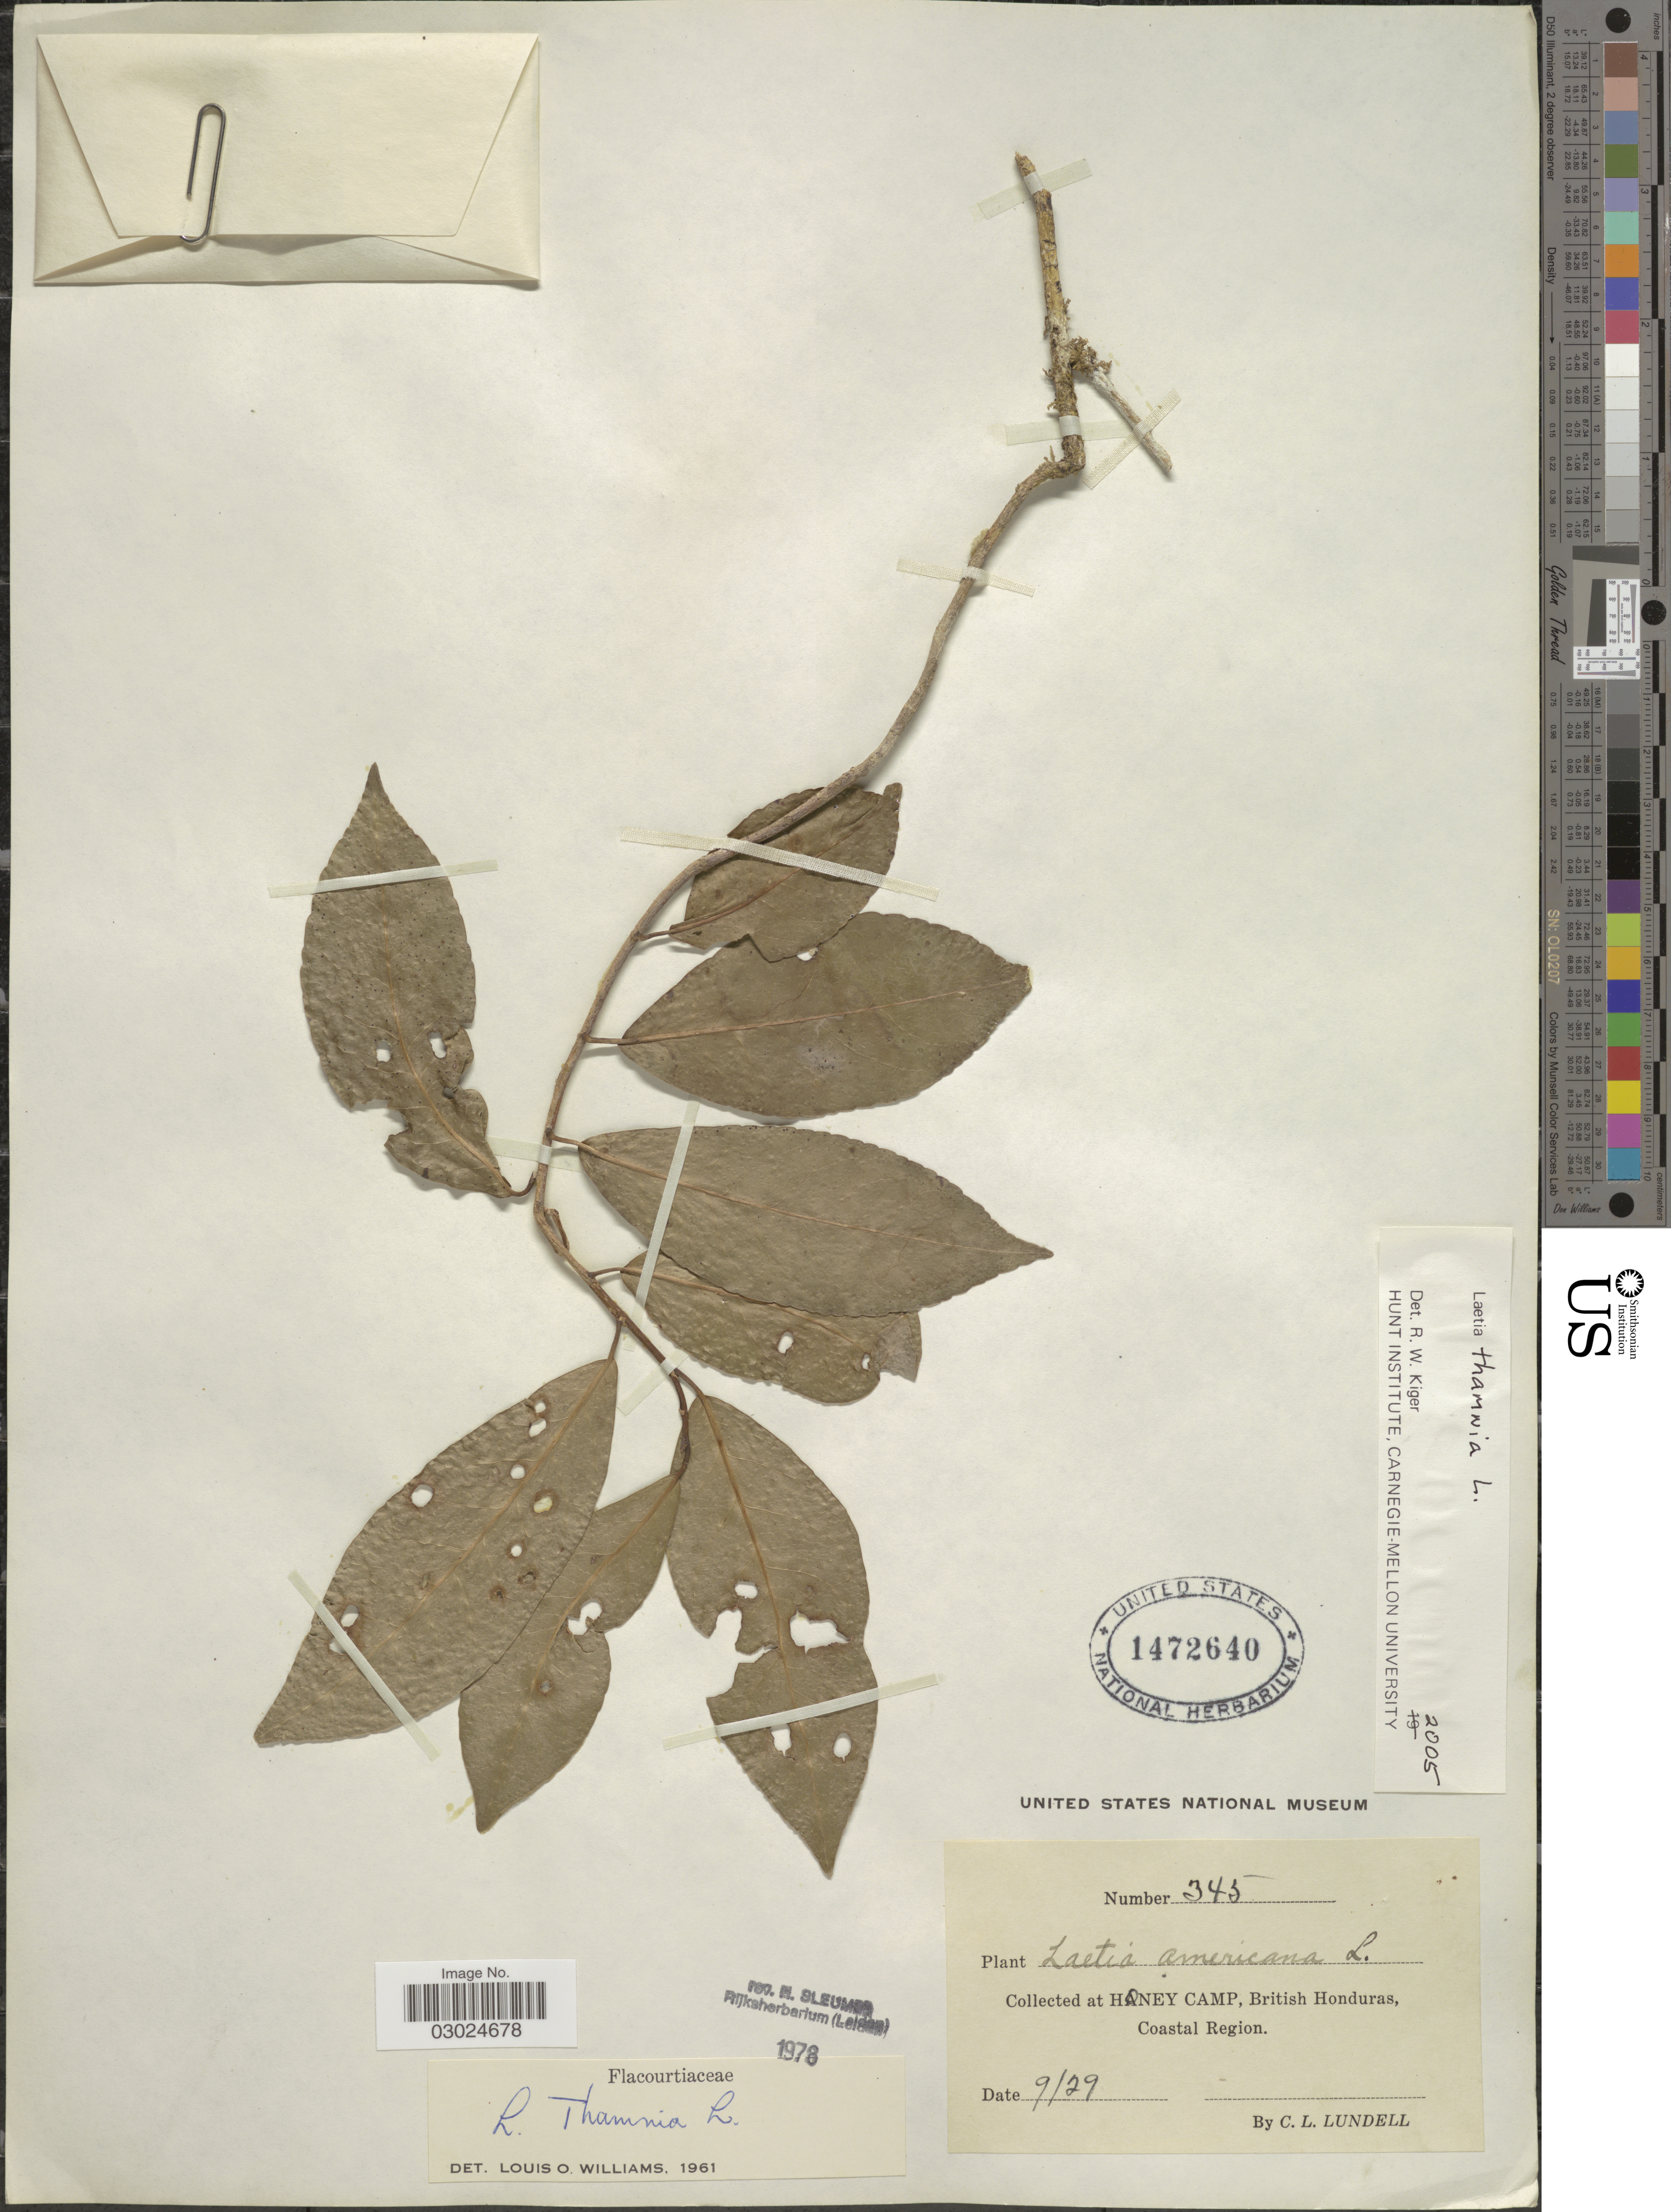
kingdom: Plantae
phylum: Tracheophyta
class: Magnoliopsida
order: Malpighiales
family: Salicaceae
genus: Laetia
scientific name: Laetia thamnia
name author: L.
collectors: C. L. Lundell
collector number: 345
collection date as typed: Transcribed d/m/y: /9/29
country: Belize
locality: Honey Camp, British Honduras, Costal Region.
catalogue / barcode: US 1472640